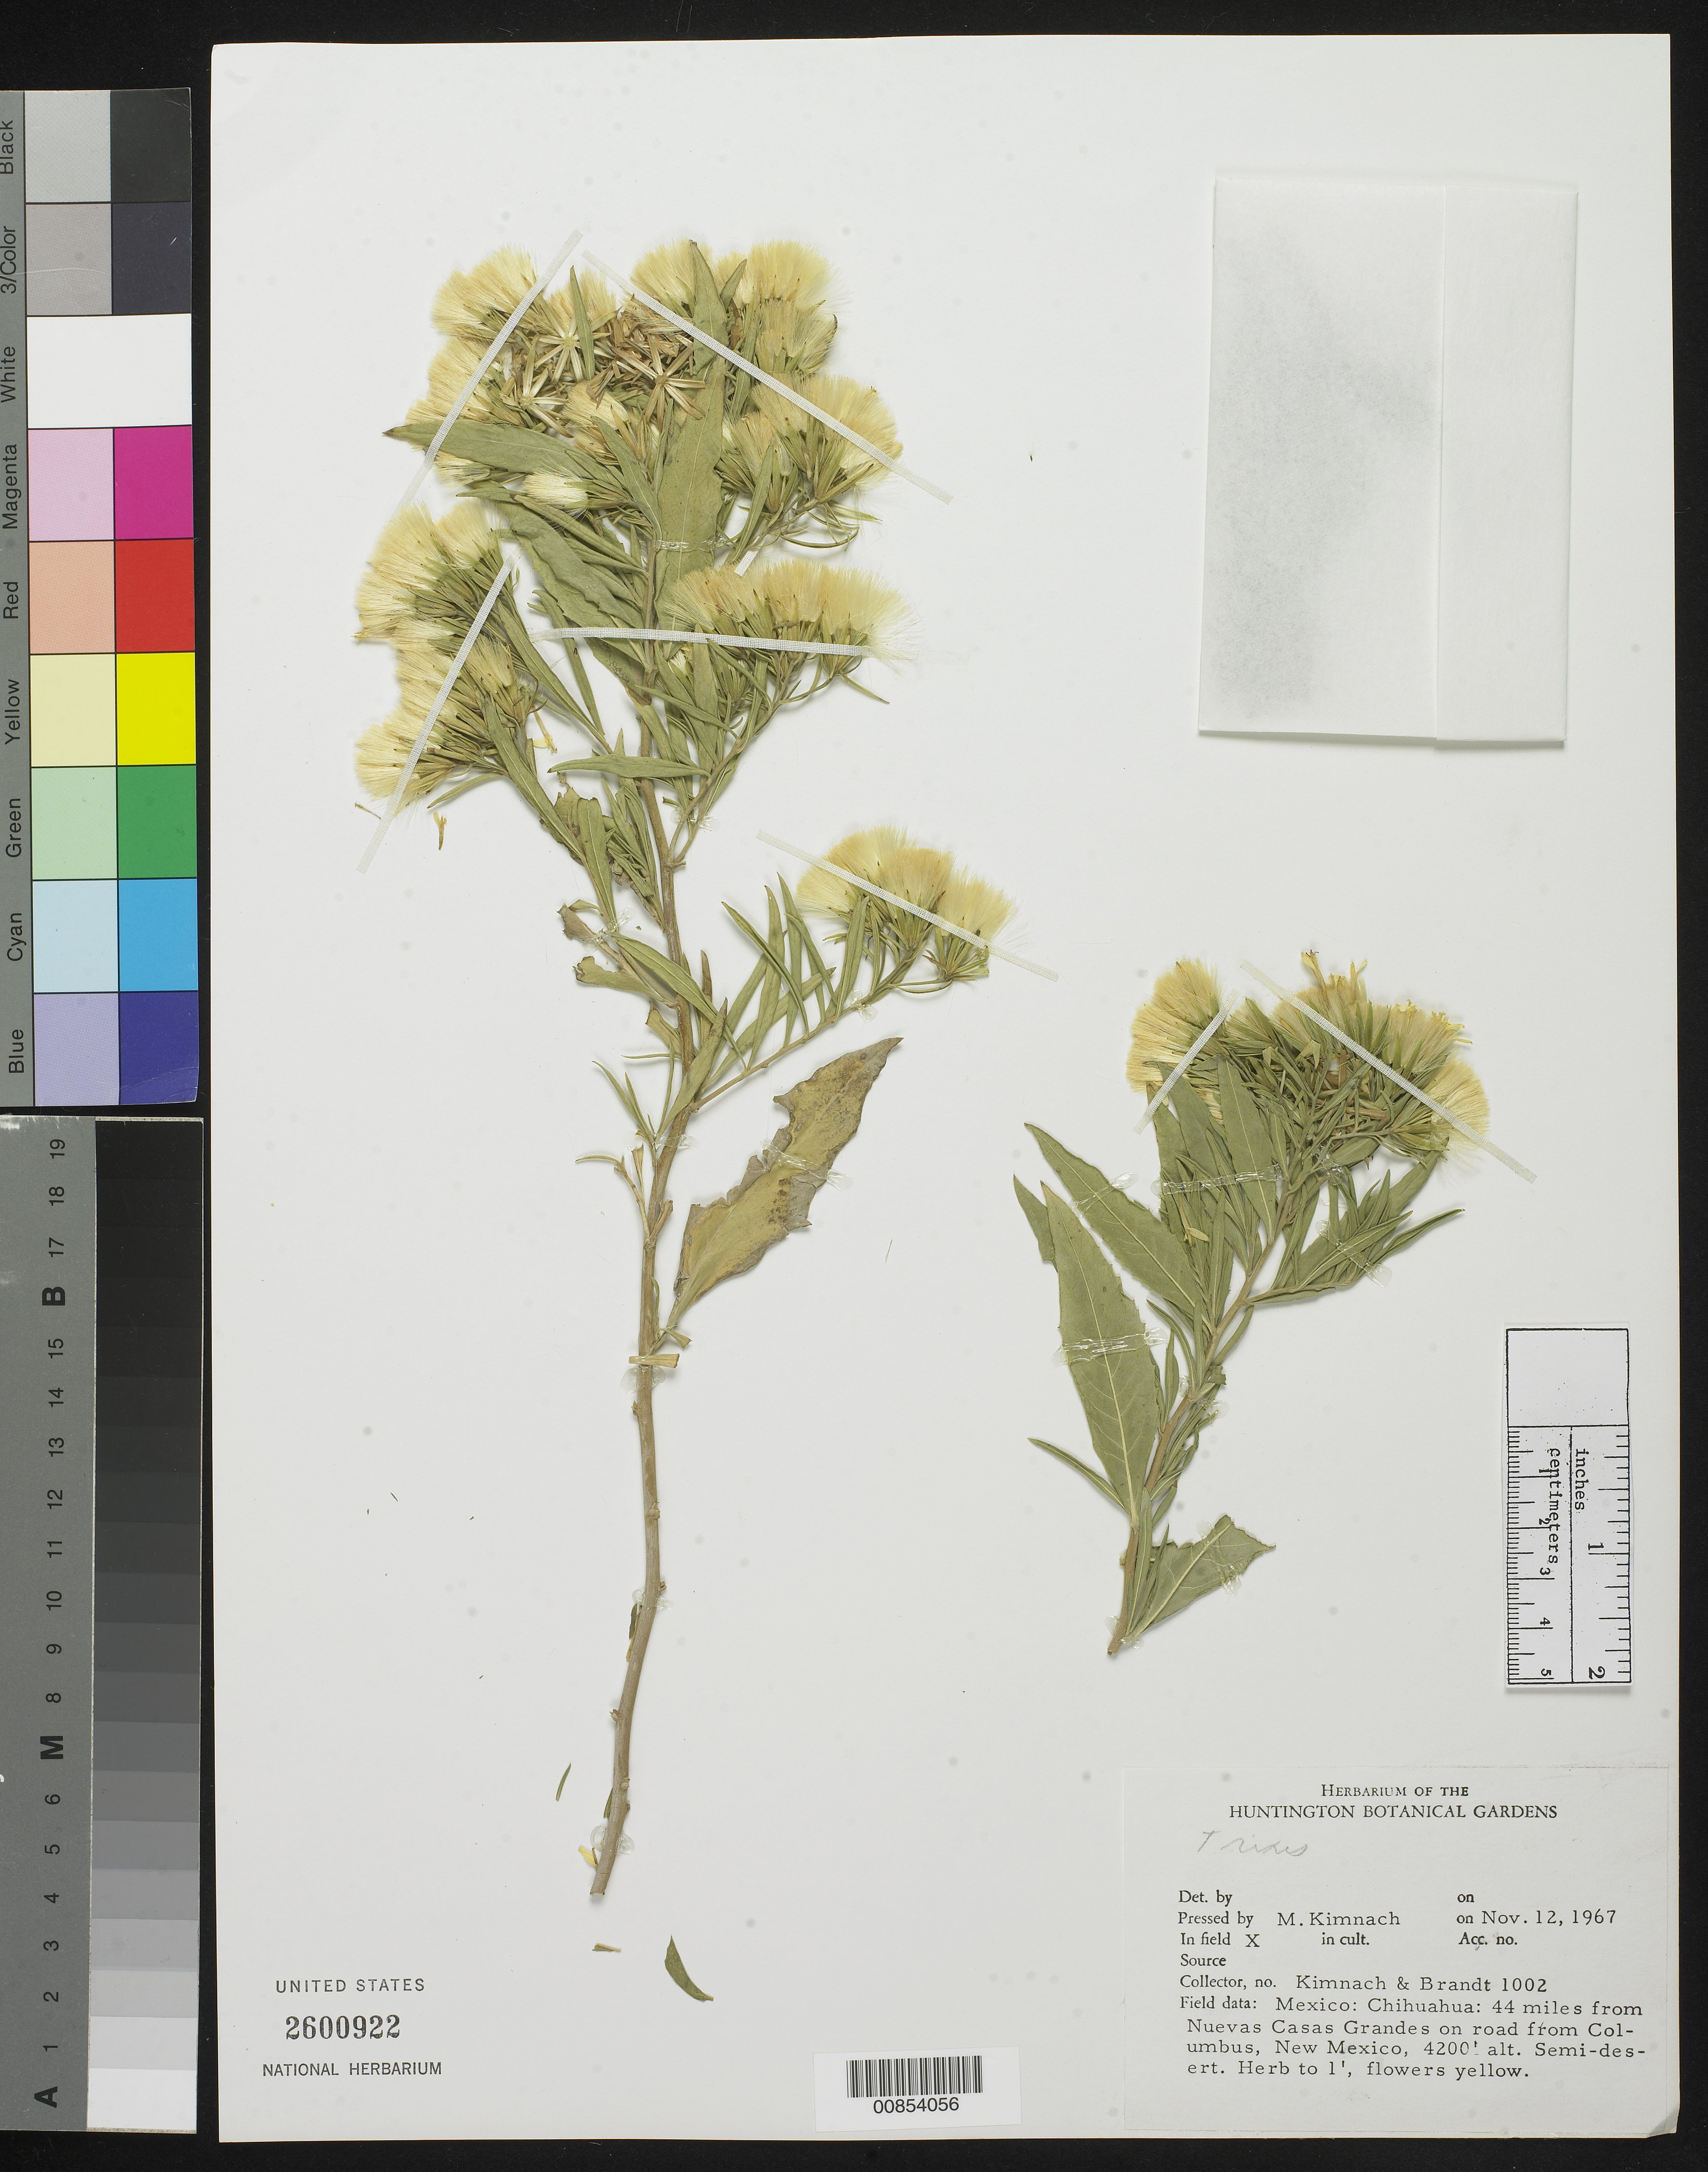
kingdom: Plantae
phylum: Tracheophyta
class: Magnoliopsida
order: Asterales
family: Asteraceae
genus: Trixis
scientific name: Trixis sp.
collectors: M. W. Kimnach & -. Brandt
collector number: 1002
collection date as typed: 12 Nov 1967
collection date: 1967-11-12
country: Mexico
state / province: Chihuahua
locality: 44 miles from Nuevo Casas Grandes on road from Columbus, New Mexico.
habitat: Semi-desert.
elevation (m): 1280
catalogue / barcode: US 2600922